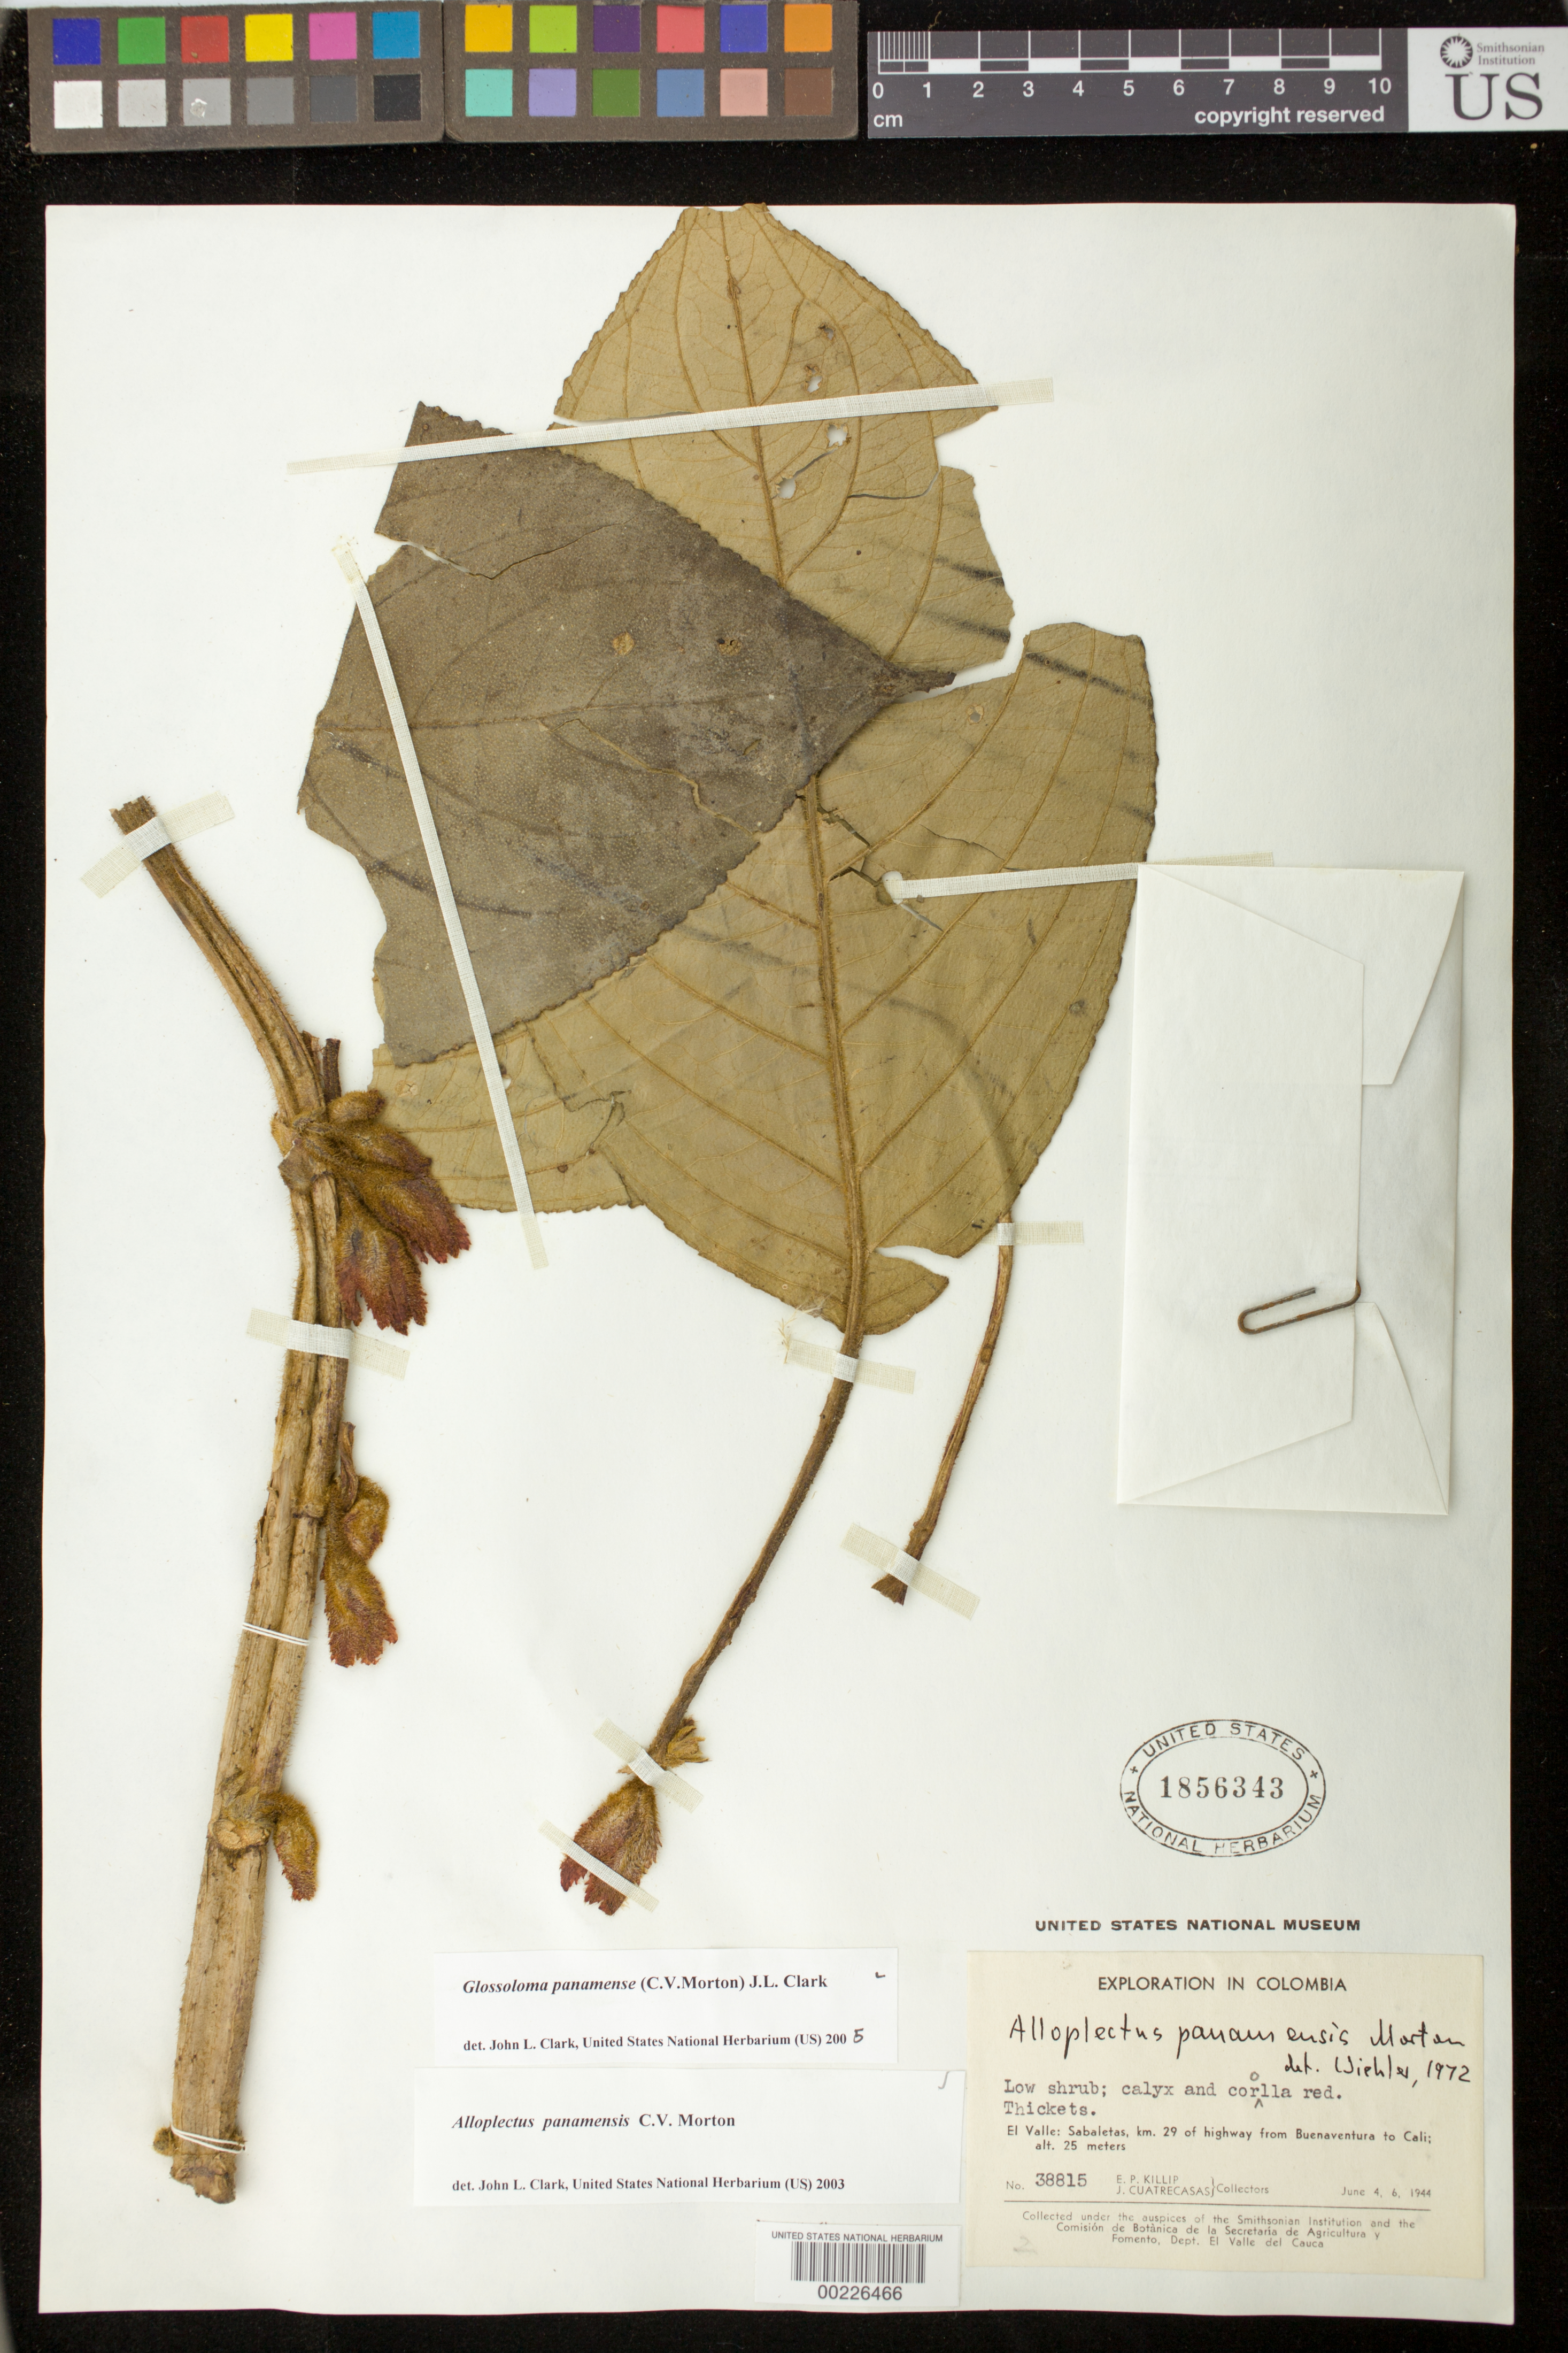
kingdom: Plantae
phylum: Tracheophyta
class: Magnoliopsida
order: Lamiales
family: Gesneriaceae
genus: Glossoloma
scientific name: Glossoloma panamense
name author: (C.V. Morton) J.L. Clark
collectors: E. P. Killip & J. Cuatrecasas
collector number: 38815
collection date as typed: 4-6 Jun 1944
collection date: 1944-06-04/1944-06-06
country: Colombia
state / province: Valle del Cauca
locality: Sabaletas, km 29 of highway from Buenaventura to Cali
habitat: Thickets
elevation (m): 25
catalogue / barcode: US 1856343